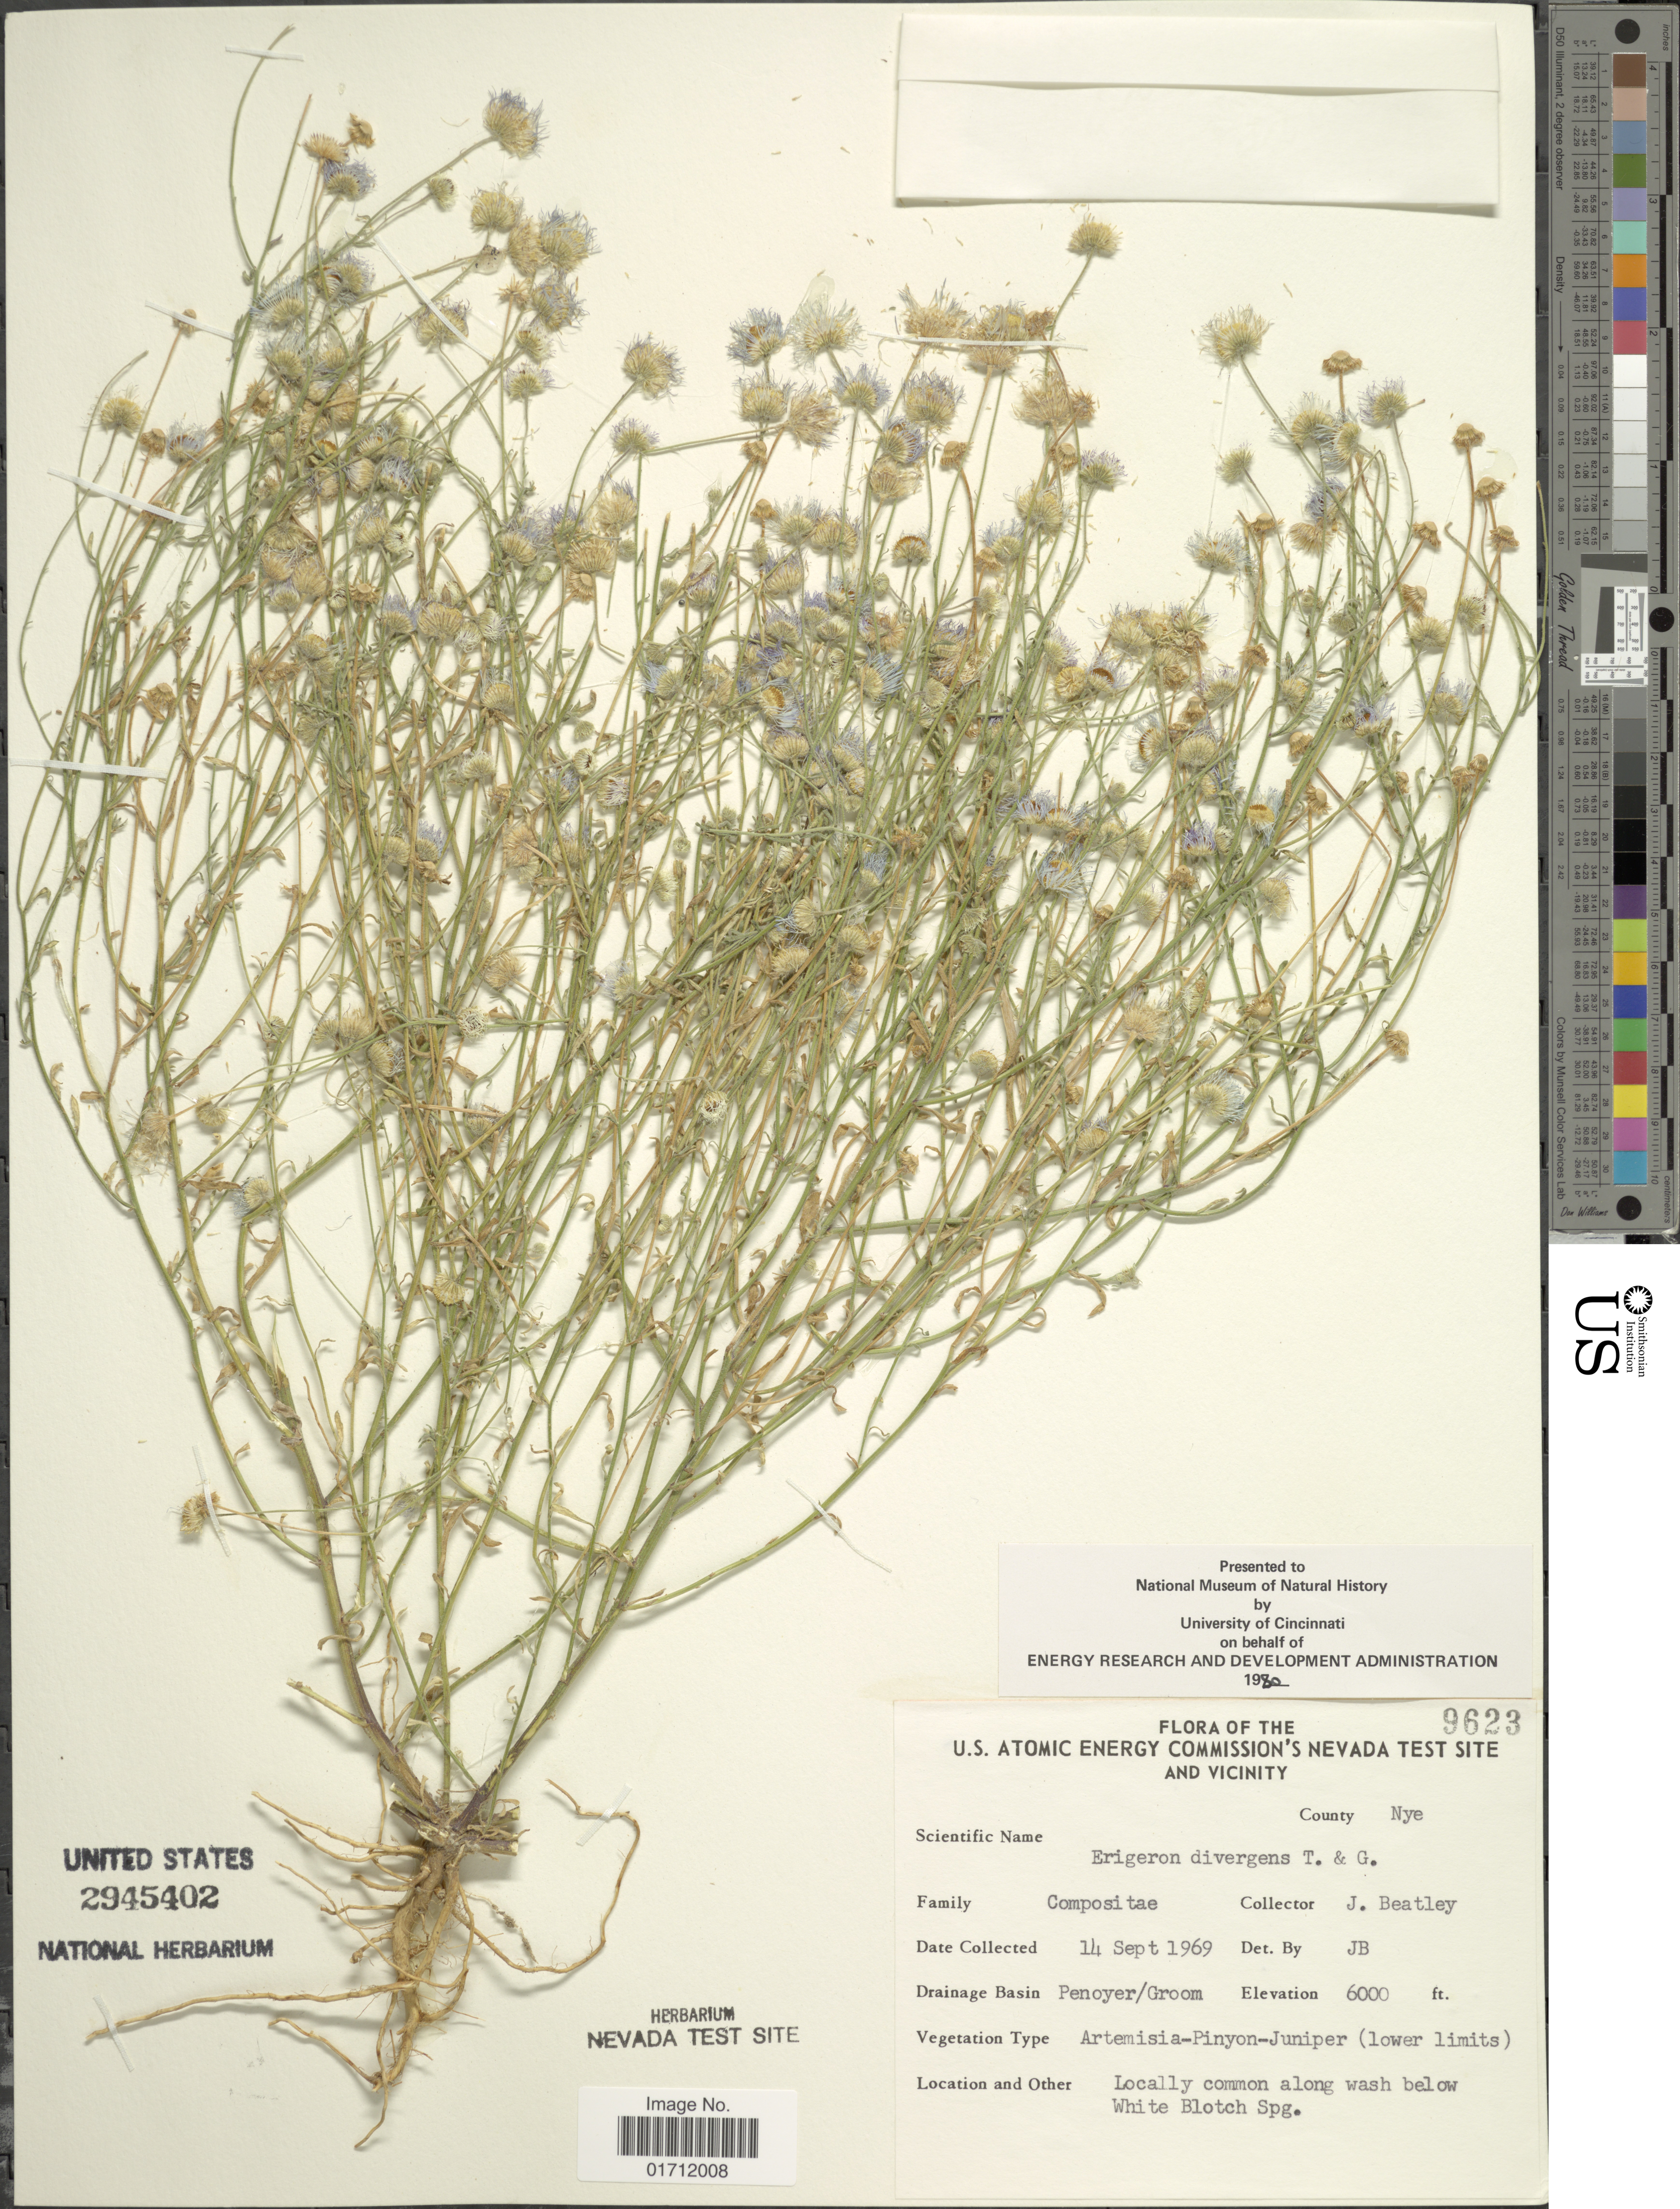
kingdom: Plantae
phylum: Tracheophyta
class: Magnoliopsida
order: Asterales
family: Asteraceae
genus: Erigeron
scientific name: Erigeron divergens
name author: Torr. & A. Gray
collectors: J. C. Beatley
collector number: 9623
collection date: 1969-09-14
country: United States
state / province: Nevada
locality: The U.S. Atomic Energy Commission's Nevada Test Site and Vicinity, County: Nye, Drainage Basin: Penoyer/Groom along wash below White Blotch Spg.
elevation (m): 1829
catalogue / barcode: US 2945402